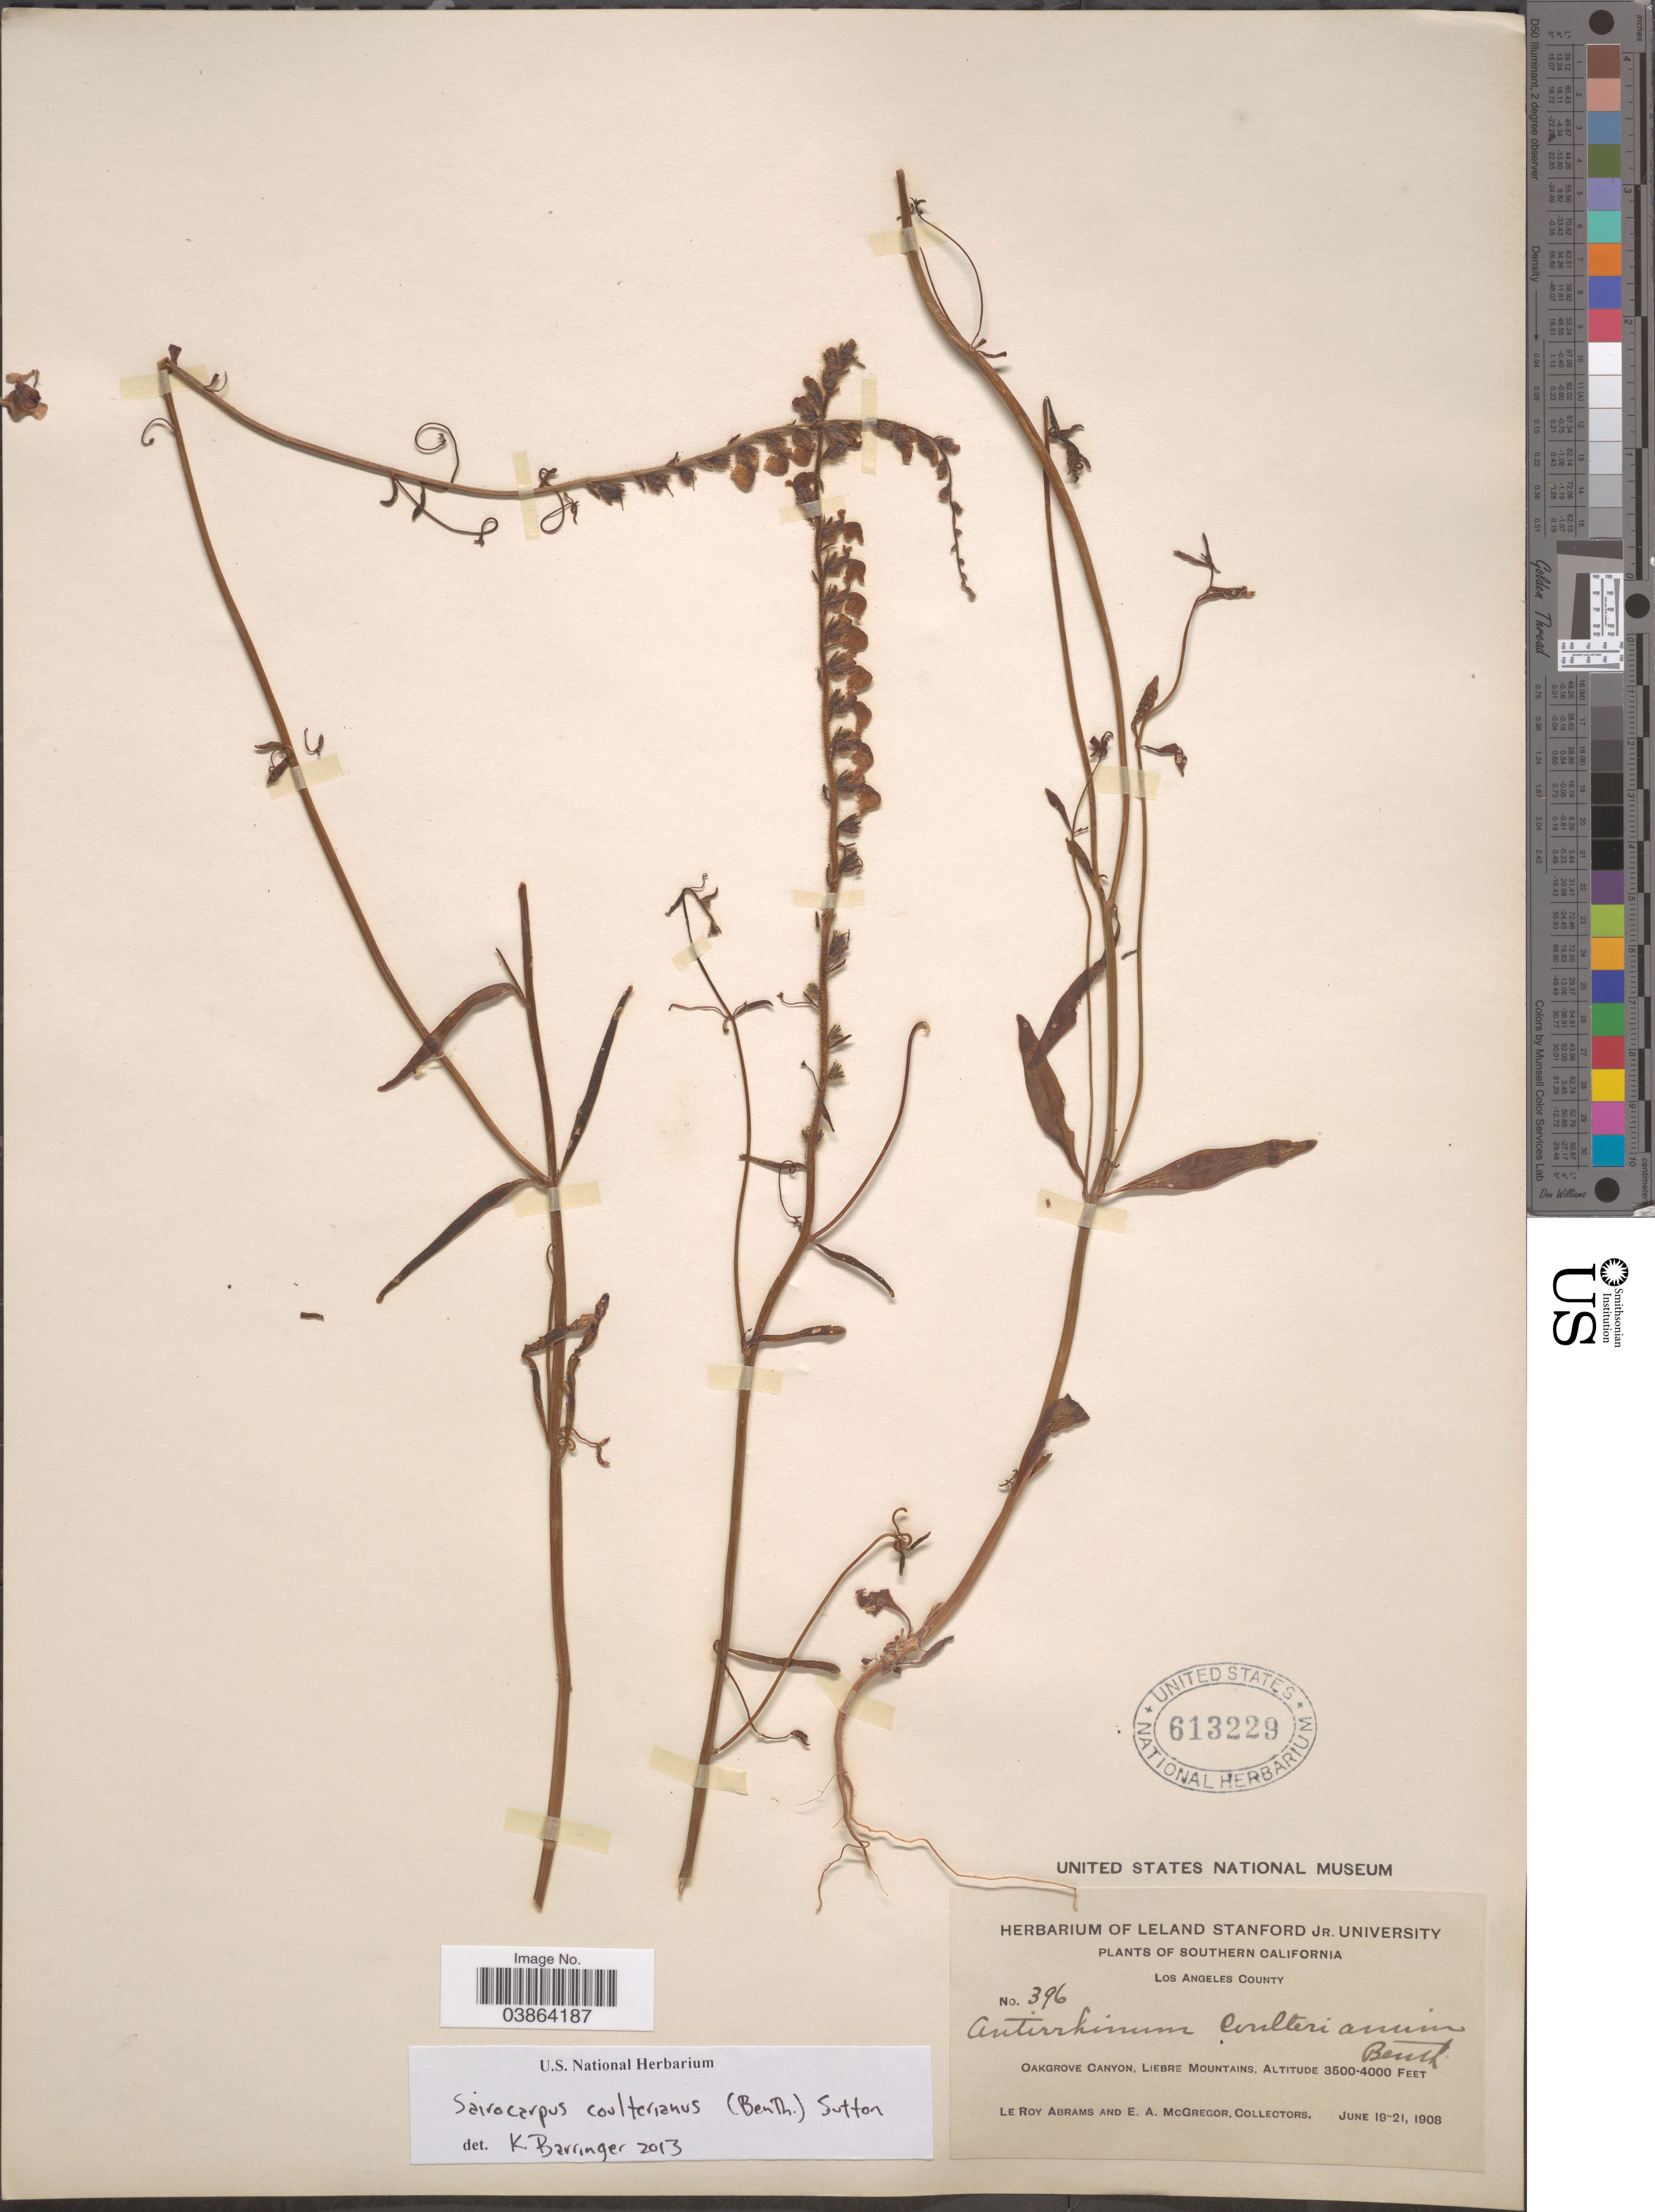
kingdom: Plantae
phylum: Tracheophyta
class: Magnoliopsida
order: Lamiales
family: Plantaginaceae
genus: Sairocarpus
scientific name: Sairocarpus coulterianus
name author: (Benth.) D.A. Sutton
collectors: L. Abrams & E. A. McGregor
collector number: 396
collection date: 1908-06-19/1908-06-21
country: United States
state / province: California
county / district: Los Angeles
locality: Southern California. Los Angeles County. Oakgrove Canyon, Liebre Mountains.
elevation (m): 1067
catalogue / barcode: US 613229